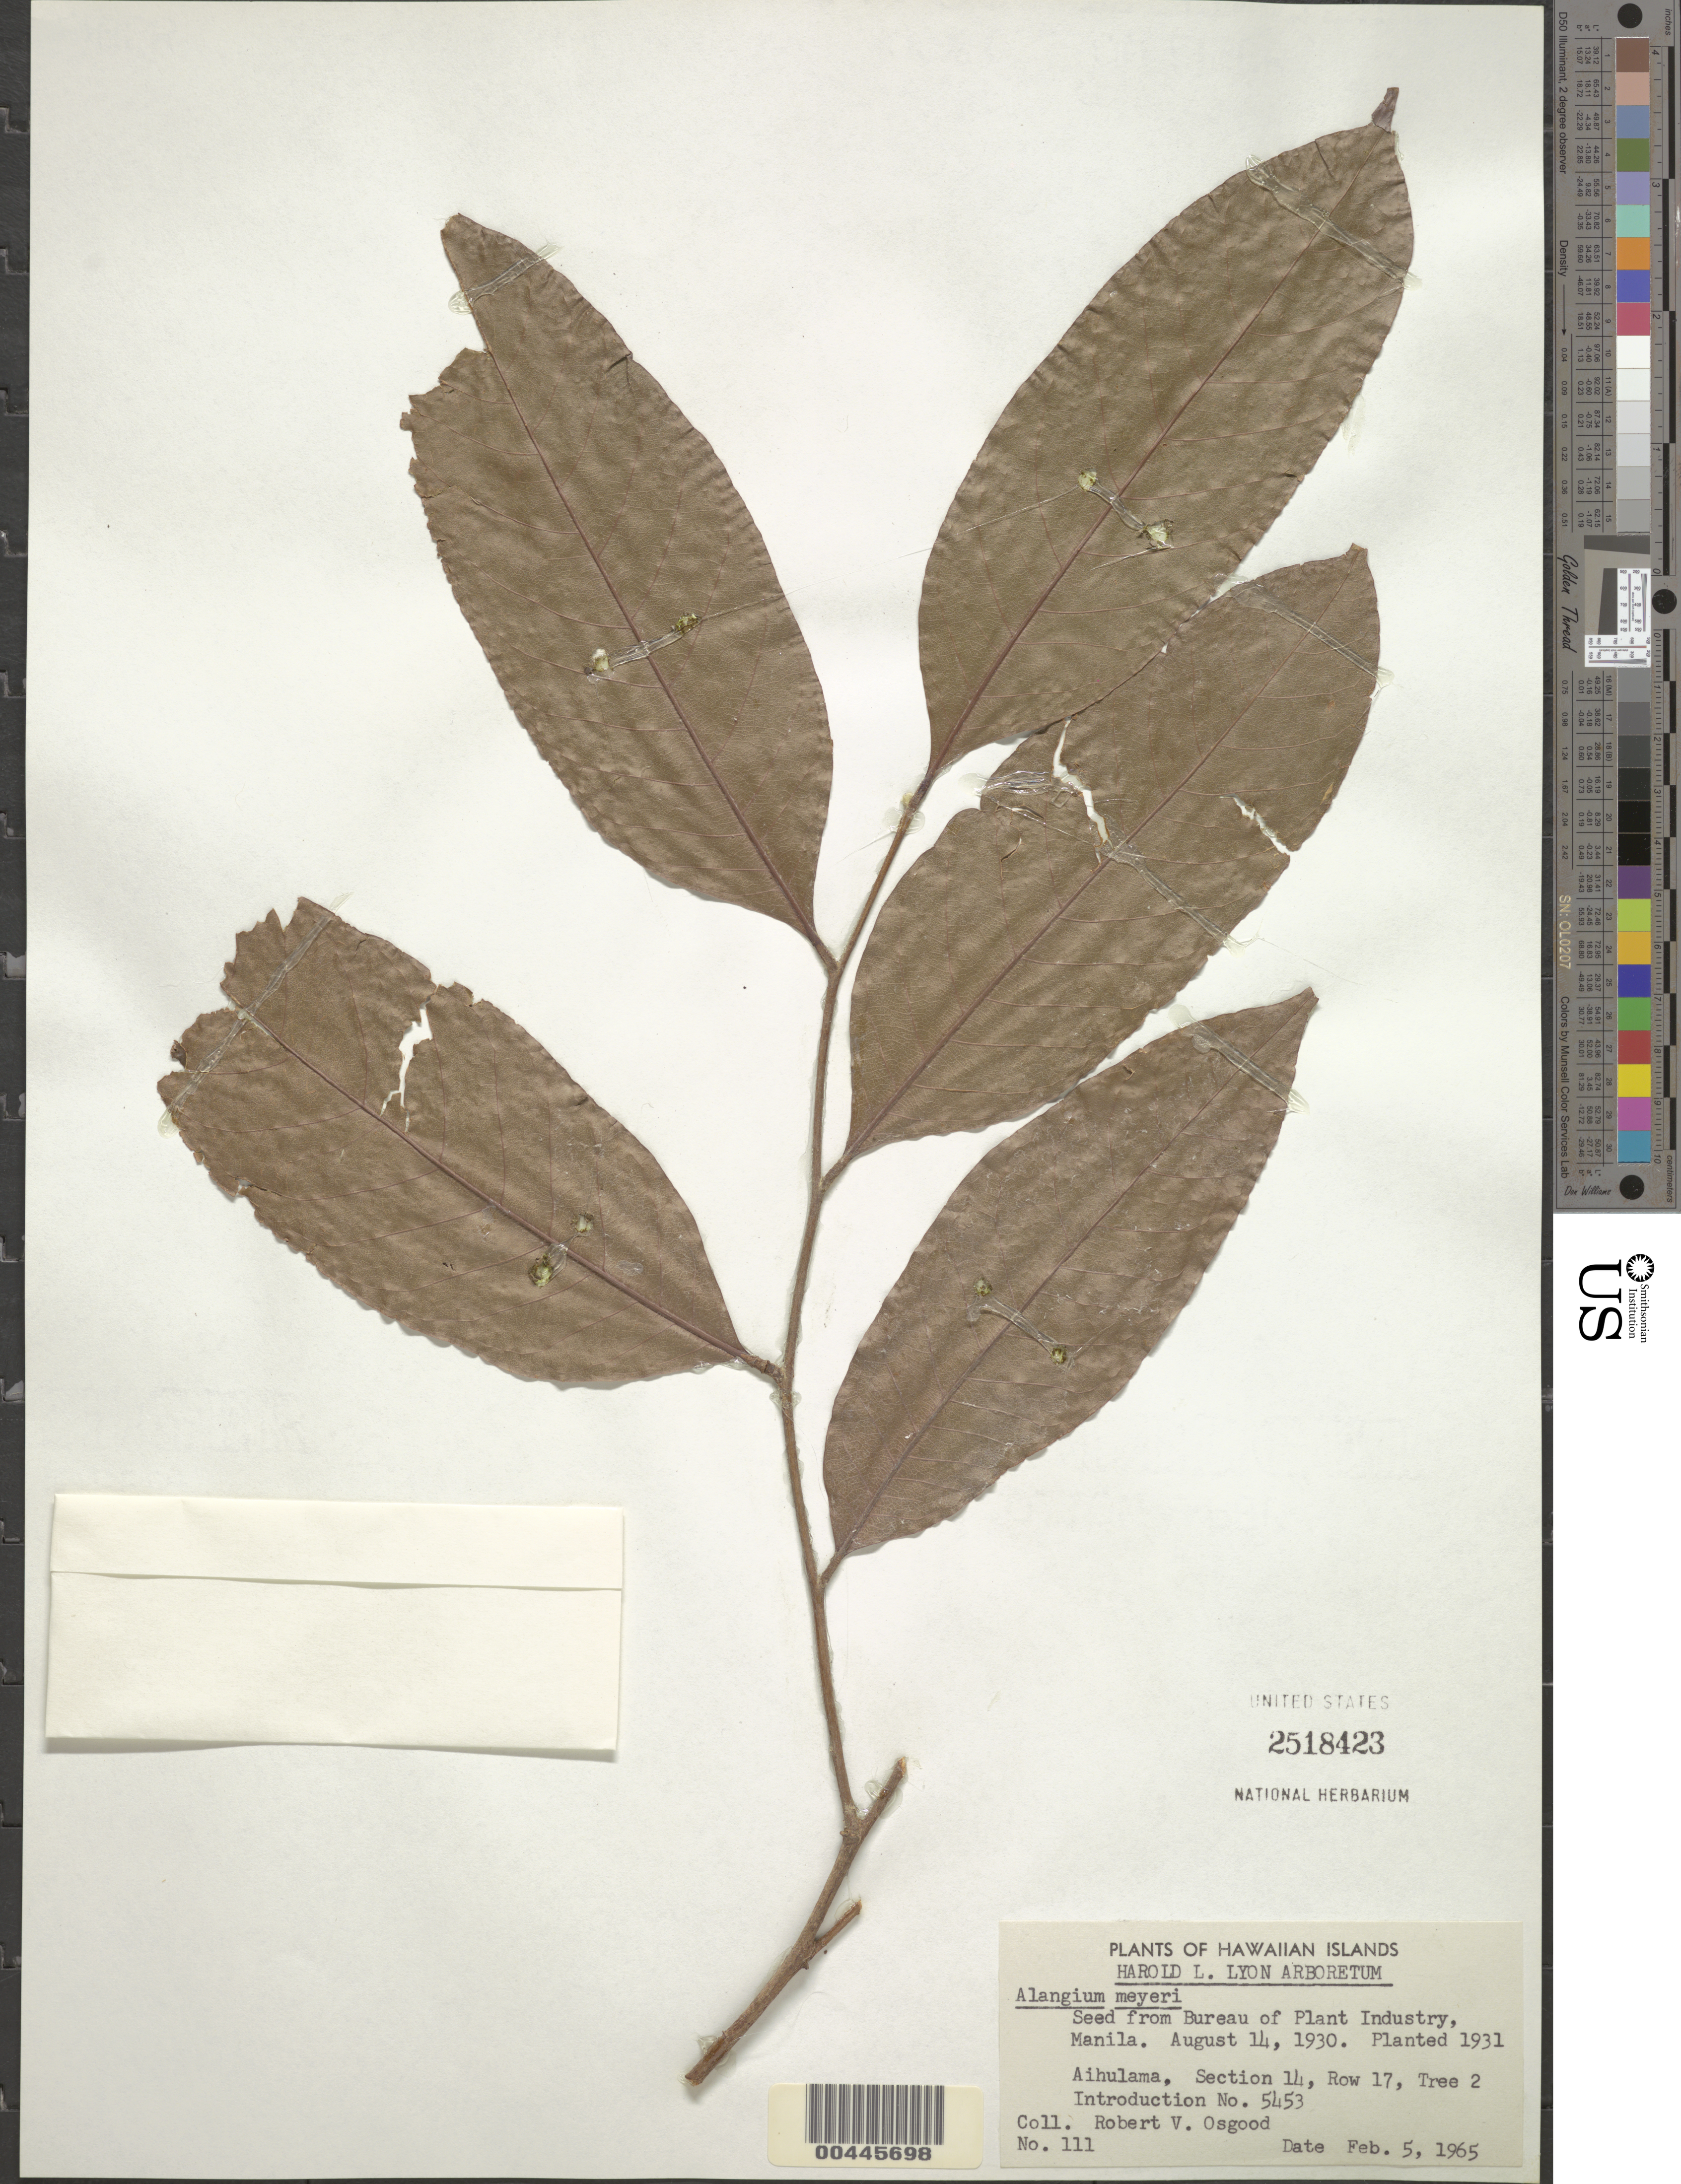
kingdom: Plantae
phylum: Tracheophyta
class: Magnoliopsida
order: Cornales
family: Cornaceae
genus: Alangium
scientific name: Alangium meyeri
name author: Merr.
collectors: R. Osgood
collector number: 111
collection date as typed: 5 Feb 1965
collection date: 1965-02-05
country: United States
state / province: Hawaii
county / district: Honolulu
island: Oahu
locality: Aihulama, Section 14, Row 17, Tree 2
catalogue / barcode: US 2518423